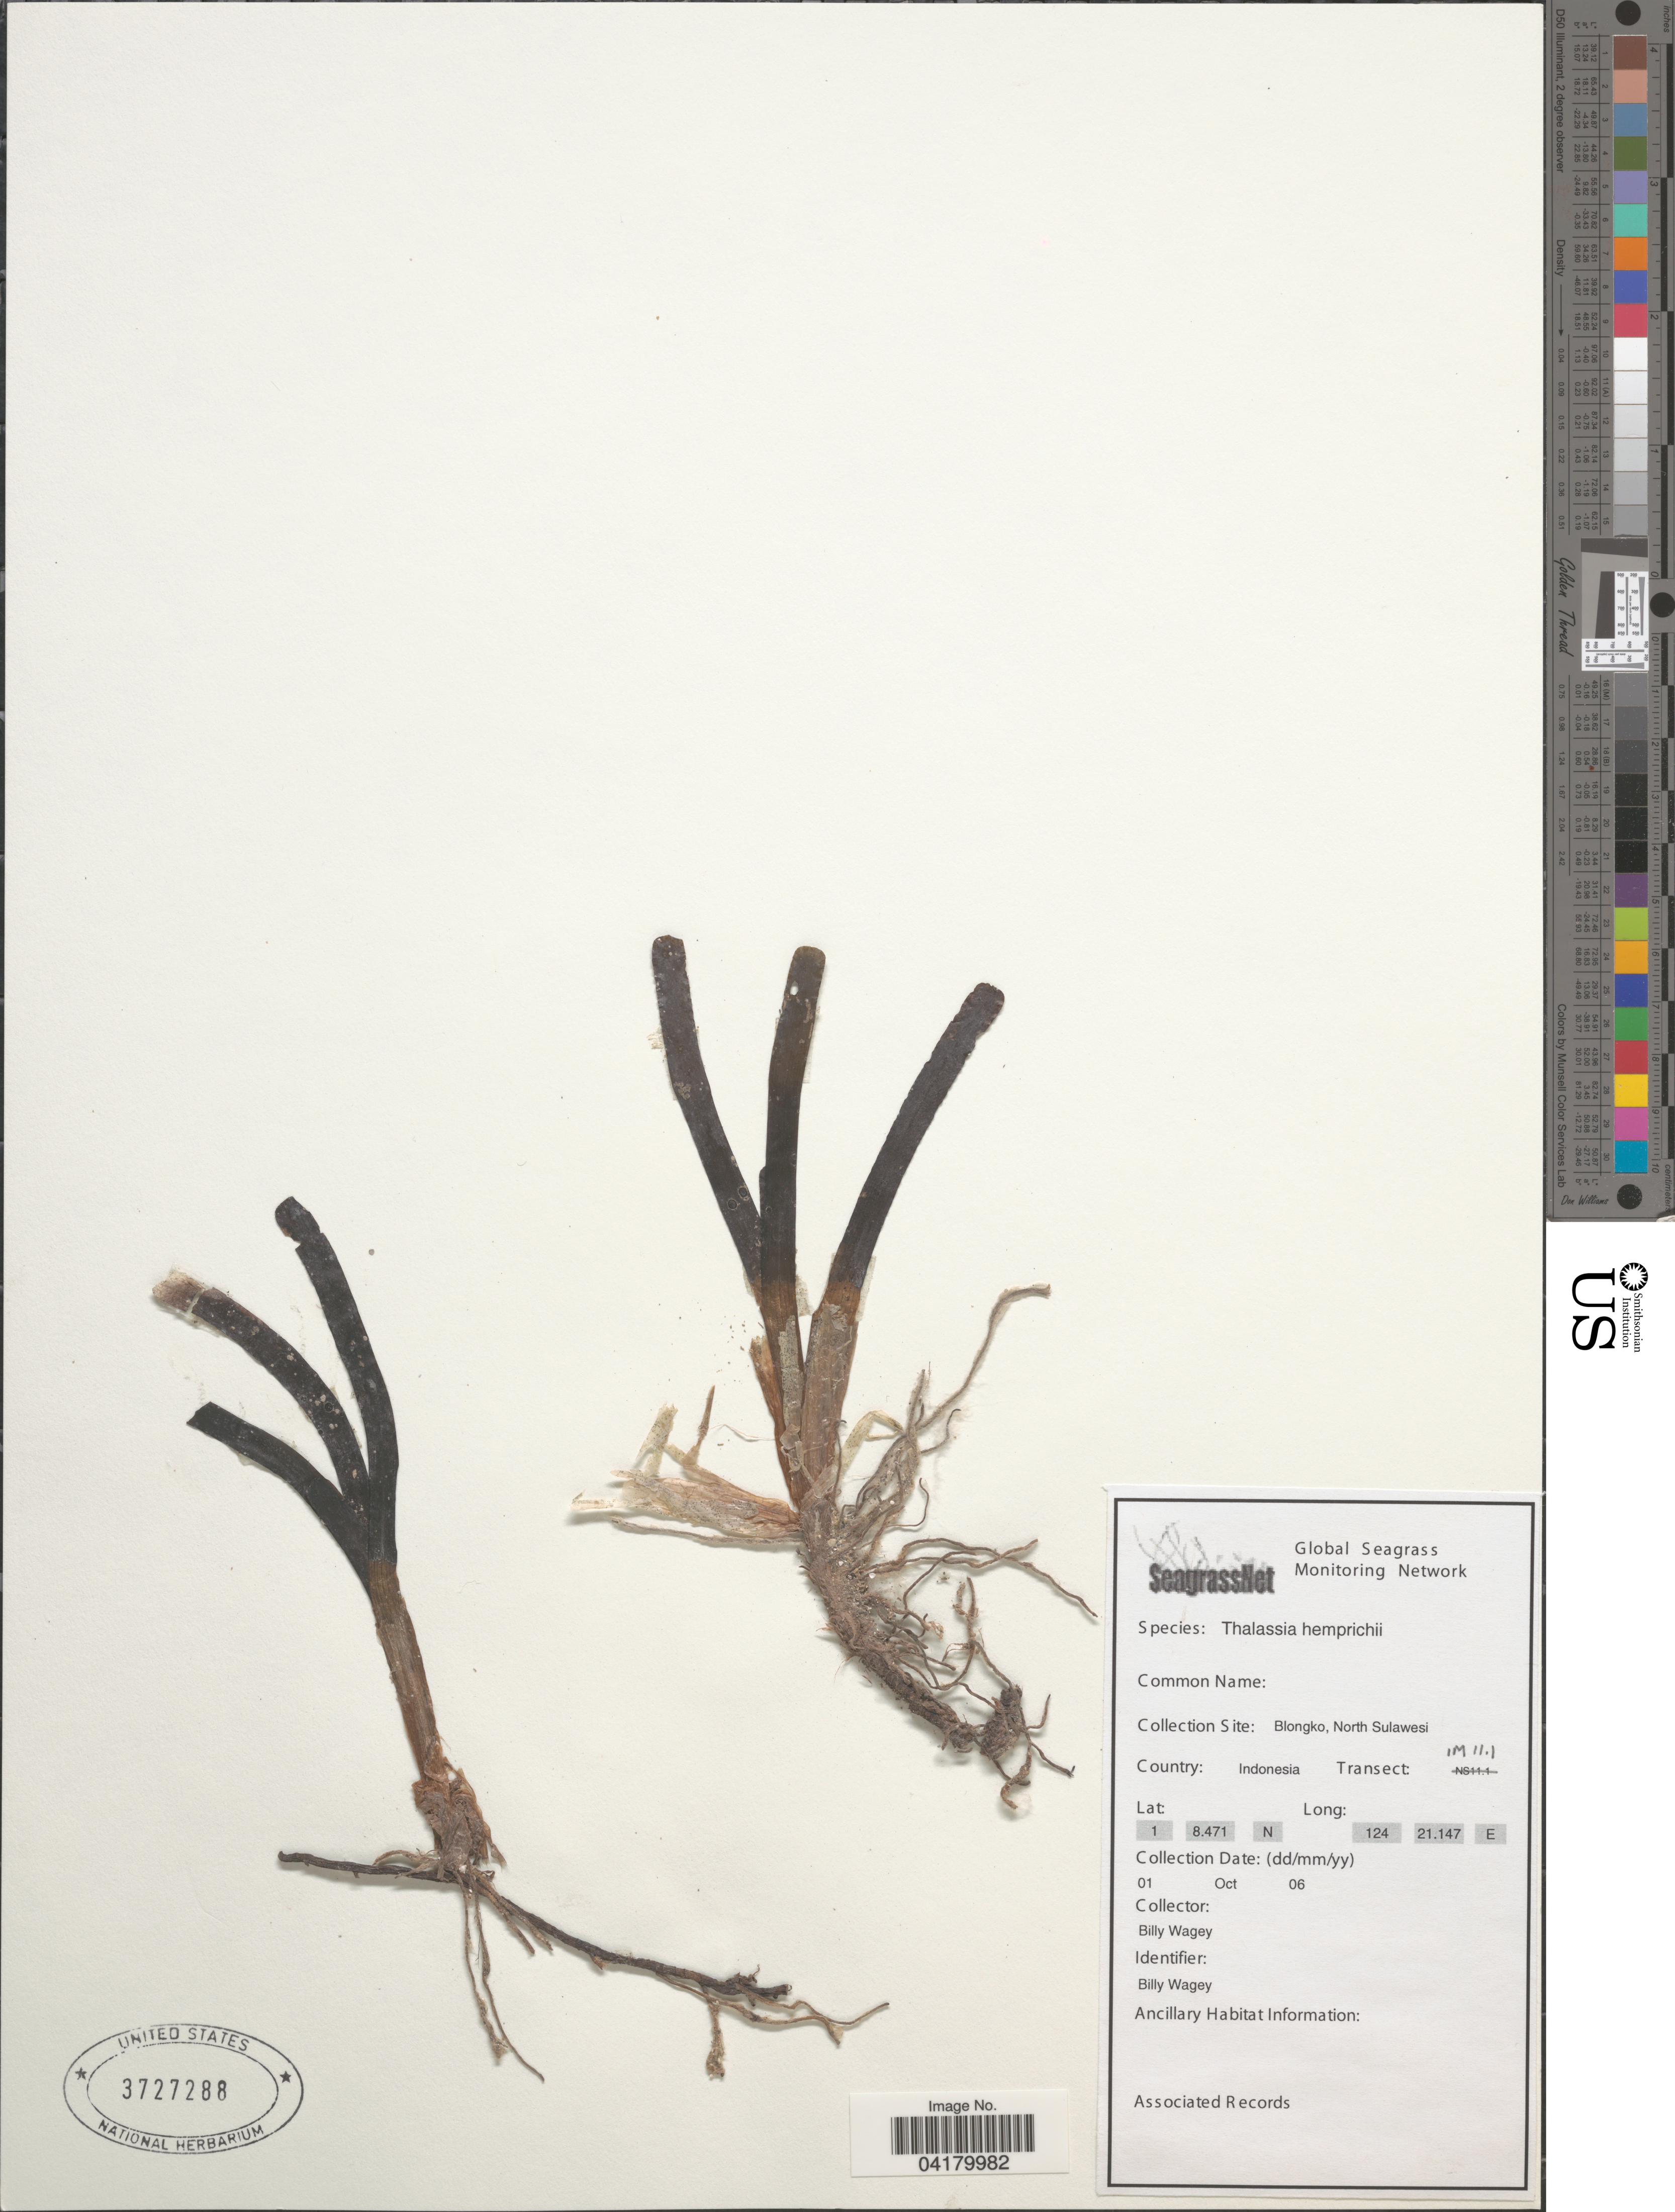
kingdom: Plantae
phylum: Tracheophyta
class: Liliopsida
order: Alismatales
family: Hydrocharitaceae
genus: Thalassia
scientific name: Thalassia hemprichii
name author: Asch.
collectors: B. Wagey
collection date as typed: Transcribed d/m/y: 1/10/6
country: Indonesia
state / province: Sulawesi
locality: Collection Site: Blongko, North Sulawesi. Transect: IM11.1.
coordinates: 1 8.471, 124 21.147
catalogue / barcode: US 3727288